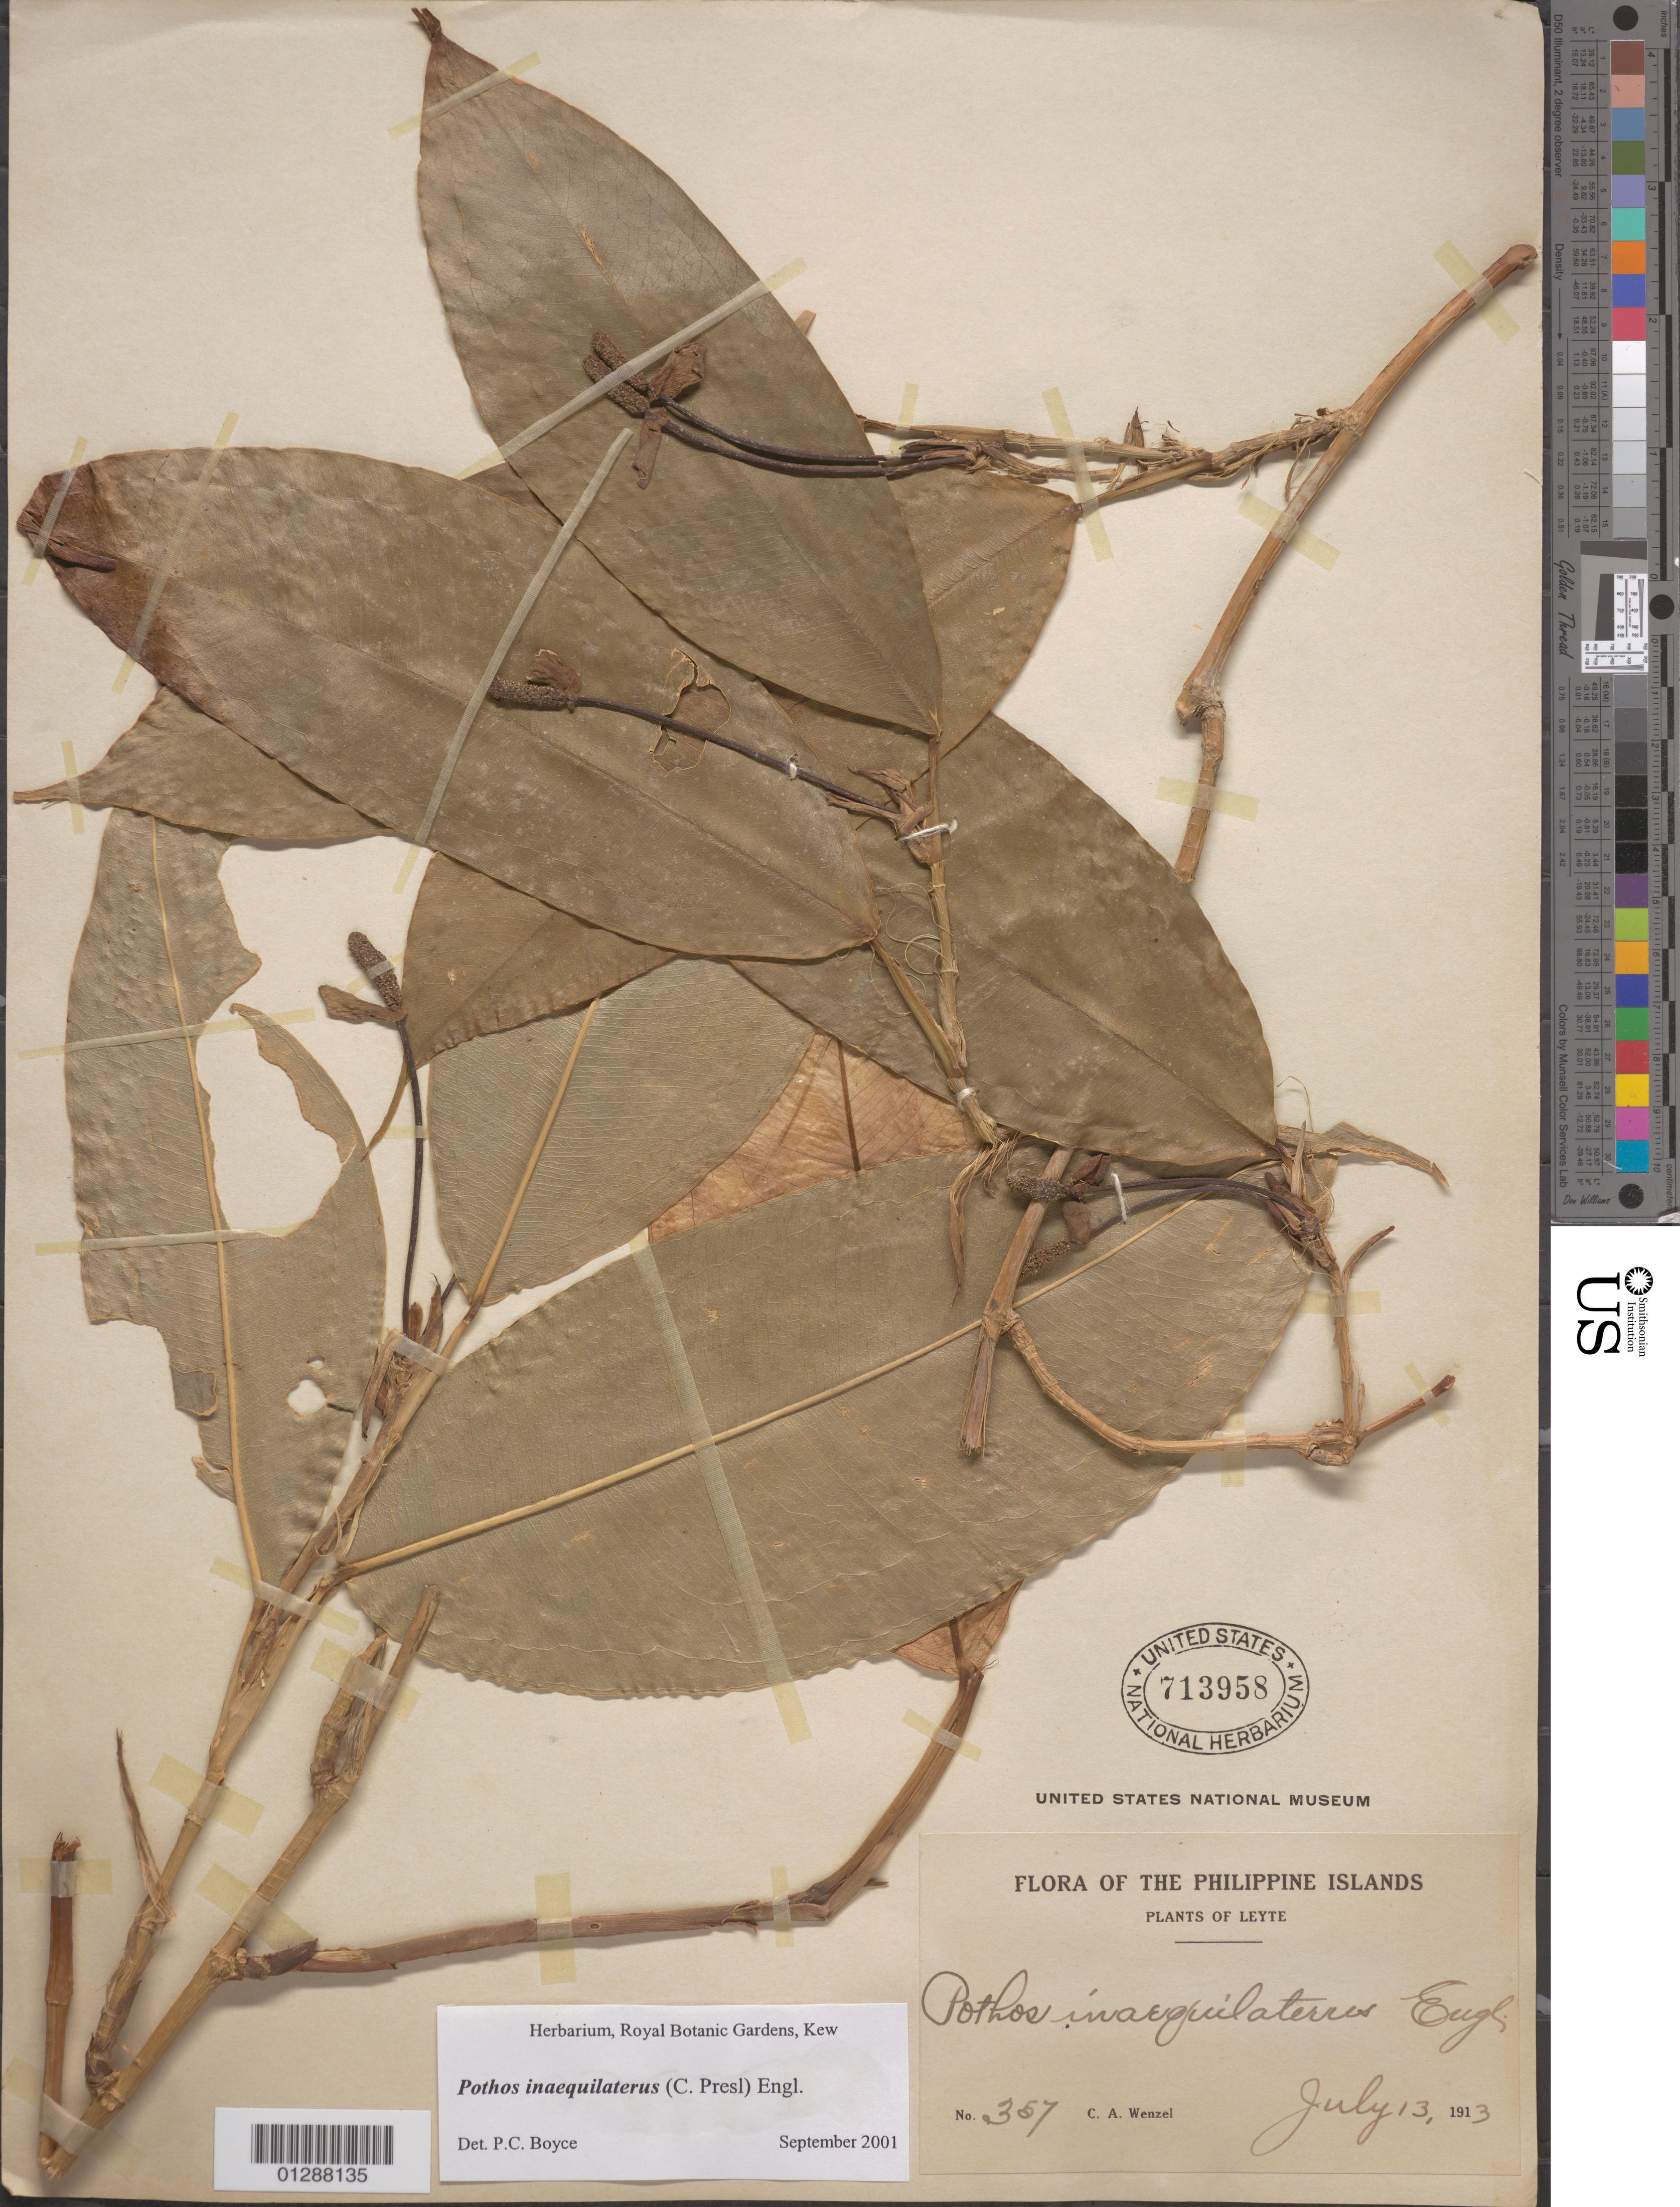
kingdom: Plantae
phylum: Tracheophyta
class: Liliopsida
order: Alismatales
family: Araceae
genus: Pothos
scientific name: Pothos inaequilaterus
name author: Engl.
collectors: C. Wenzel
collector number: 357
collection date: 1913-07-13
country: Philippines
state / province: Eastern Visayas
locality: Leyte.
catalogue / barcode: US 713959